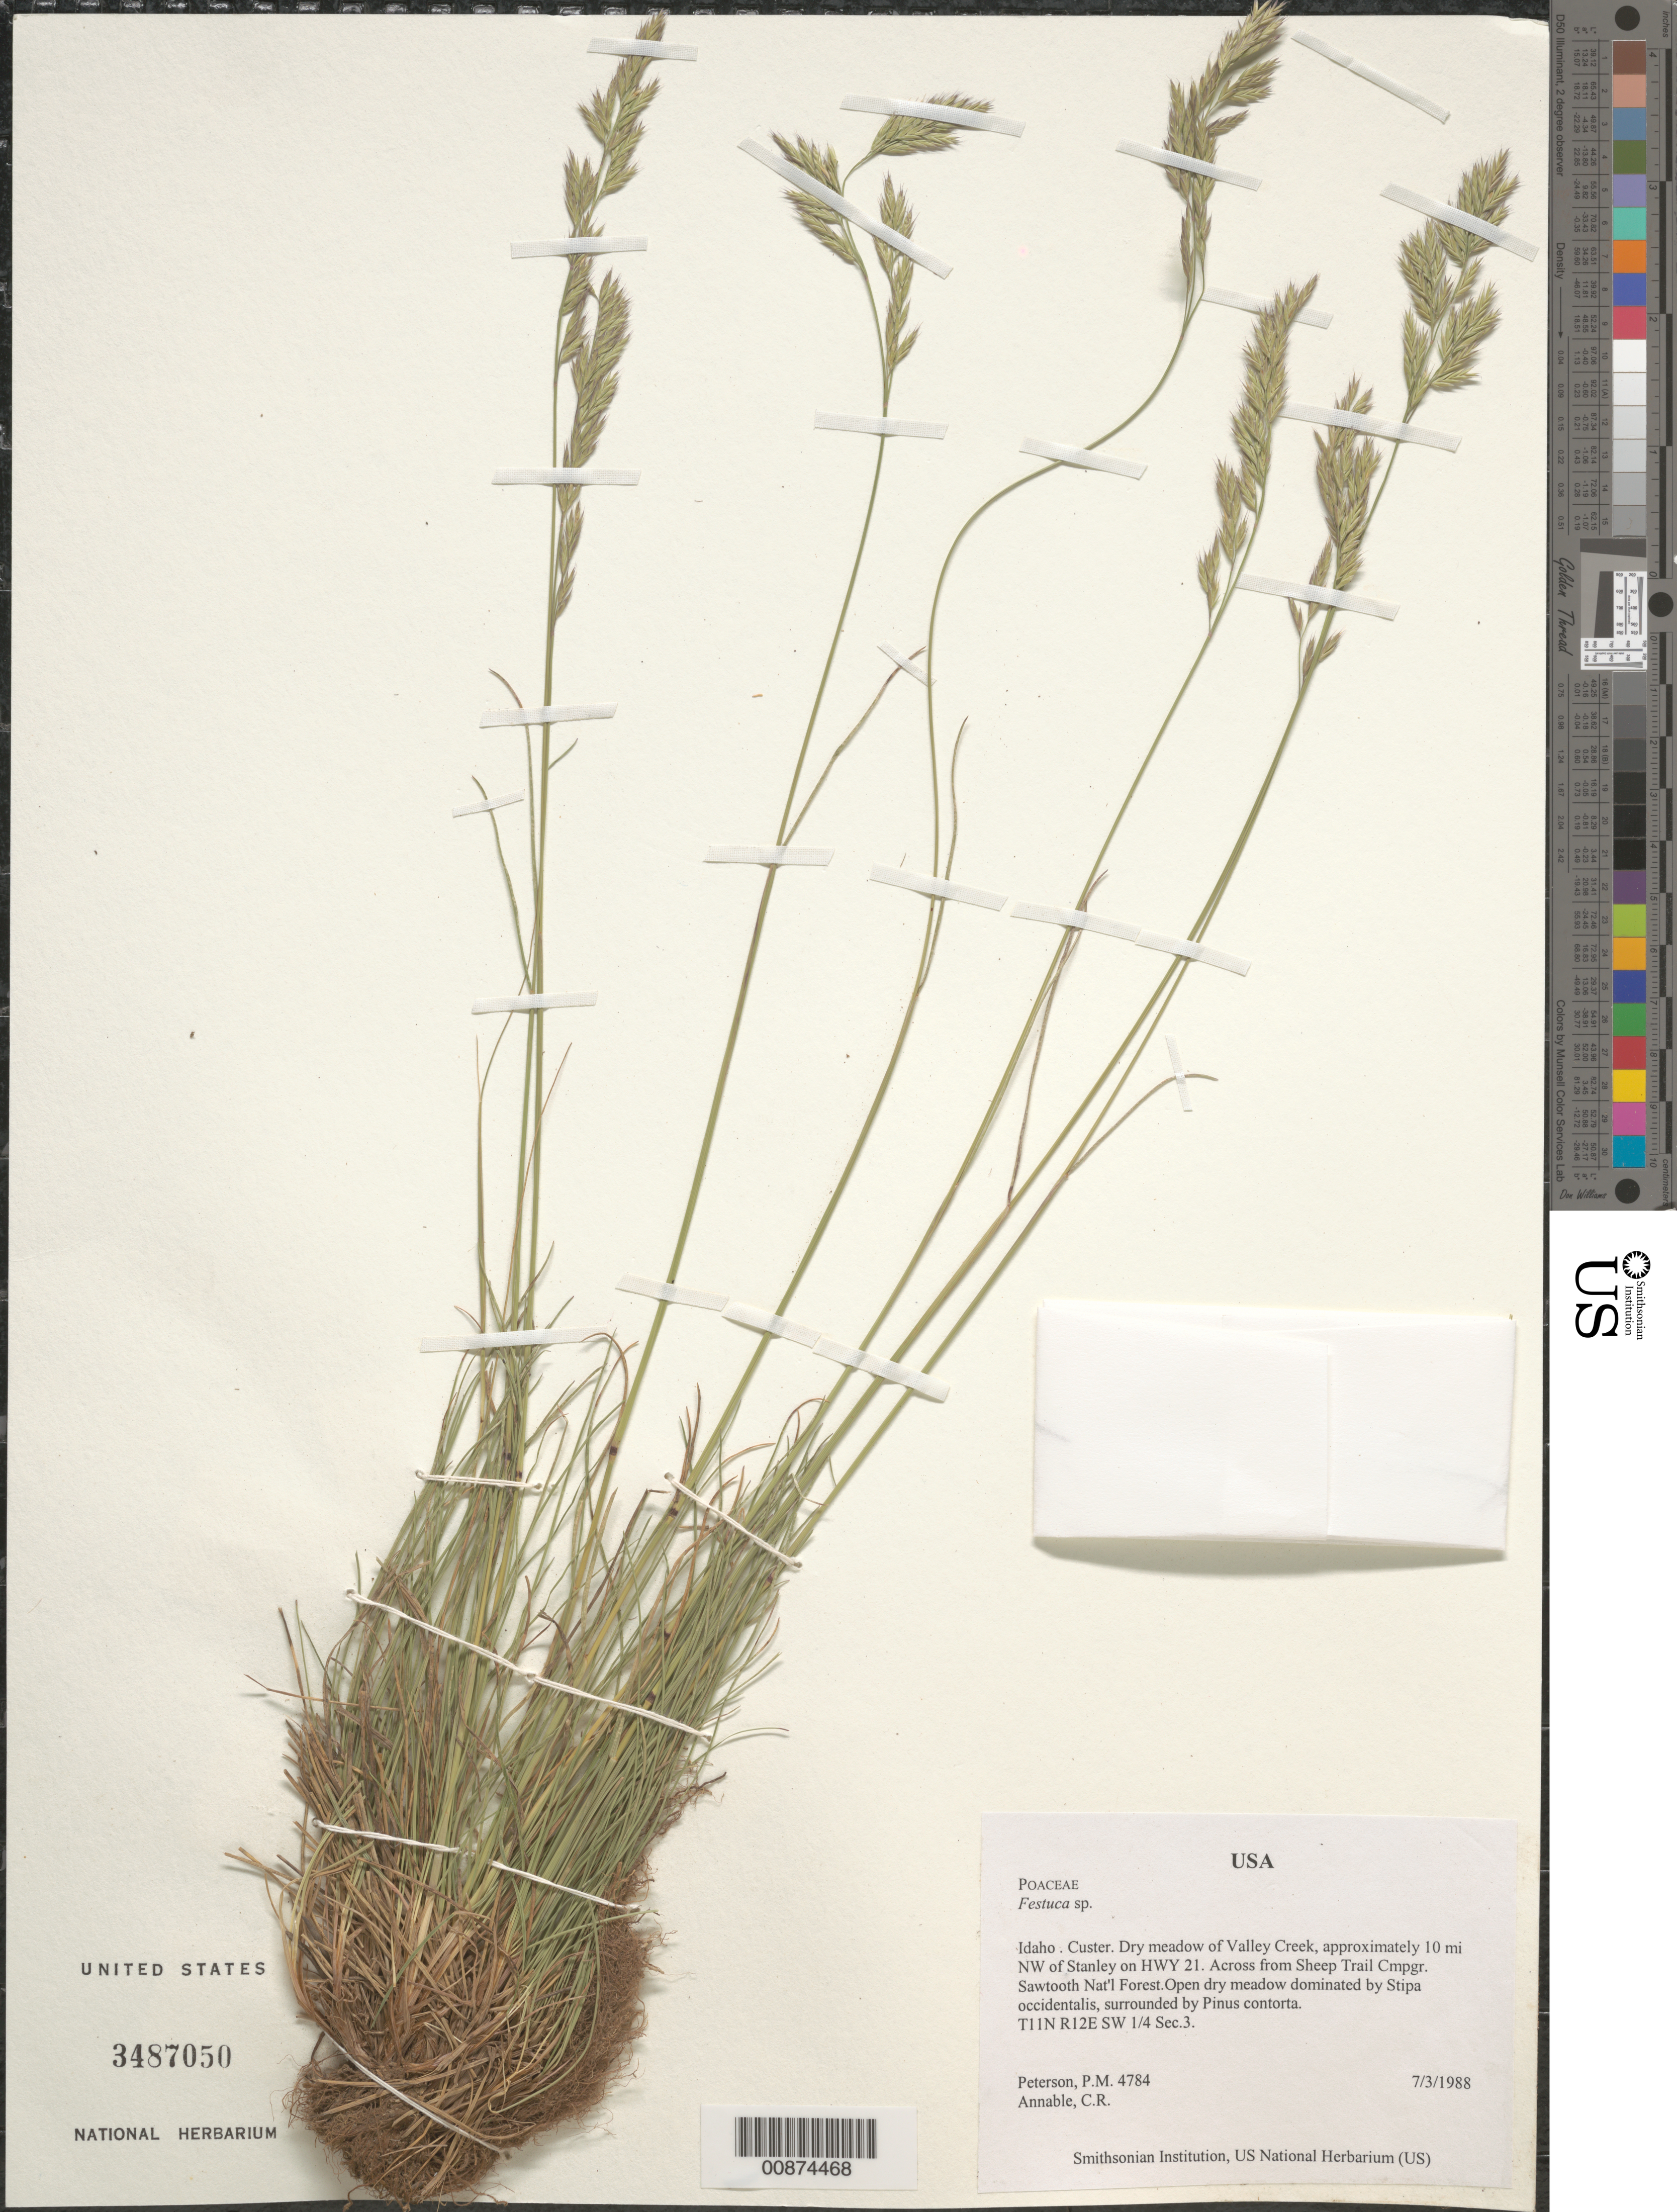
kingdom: Plantae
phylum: Tracheophyta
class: Liliopsida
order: Poales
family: Poaceae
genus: Festuca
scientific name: Festuca sp.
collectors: P. M. Peterson & C. R. Annable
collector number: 4784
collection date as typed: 03 Jul 1988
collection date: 1988-07-03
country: United States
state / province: Idaho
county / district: Custer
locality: Dry meadow of Valley Creek, approximately 10 mi NW of Stanley on HWY 21. Across from Sheep Trail Cmpgr. Sawtooth Nat'l Forest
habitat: Open dry meadow dominated by Stipa occidentalis, surrounded by Pinus contorta.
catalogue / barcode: US 3487050